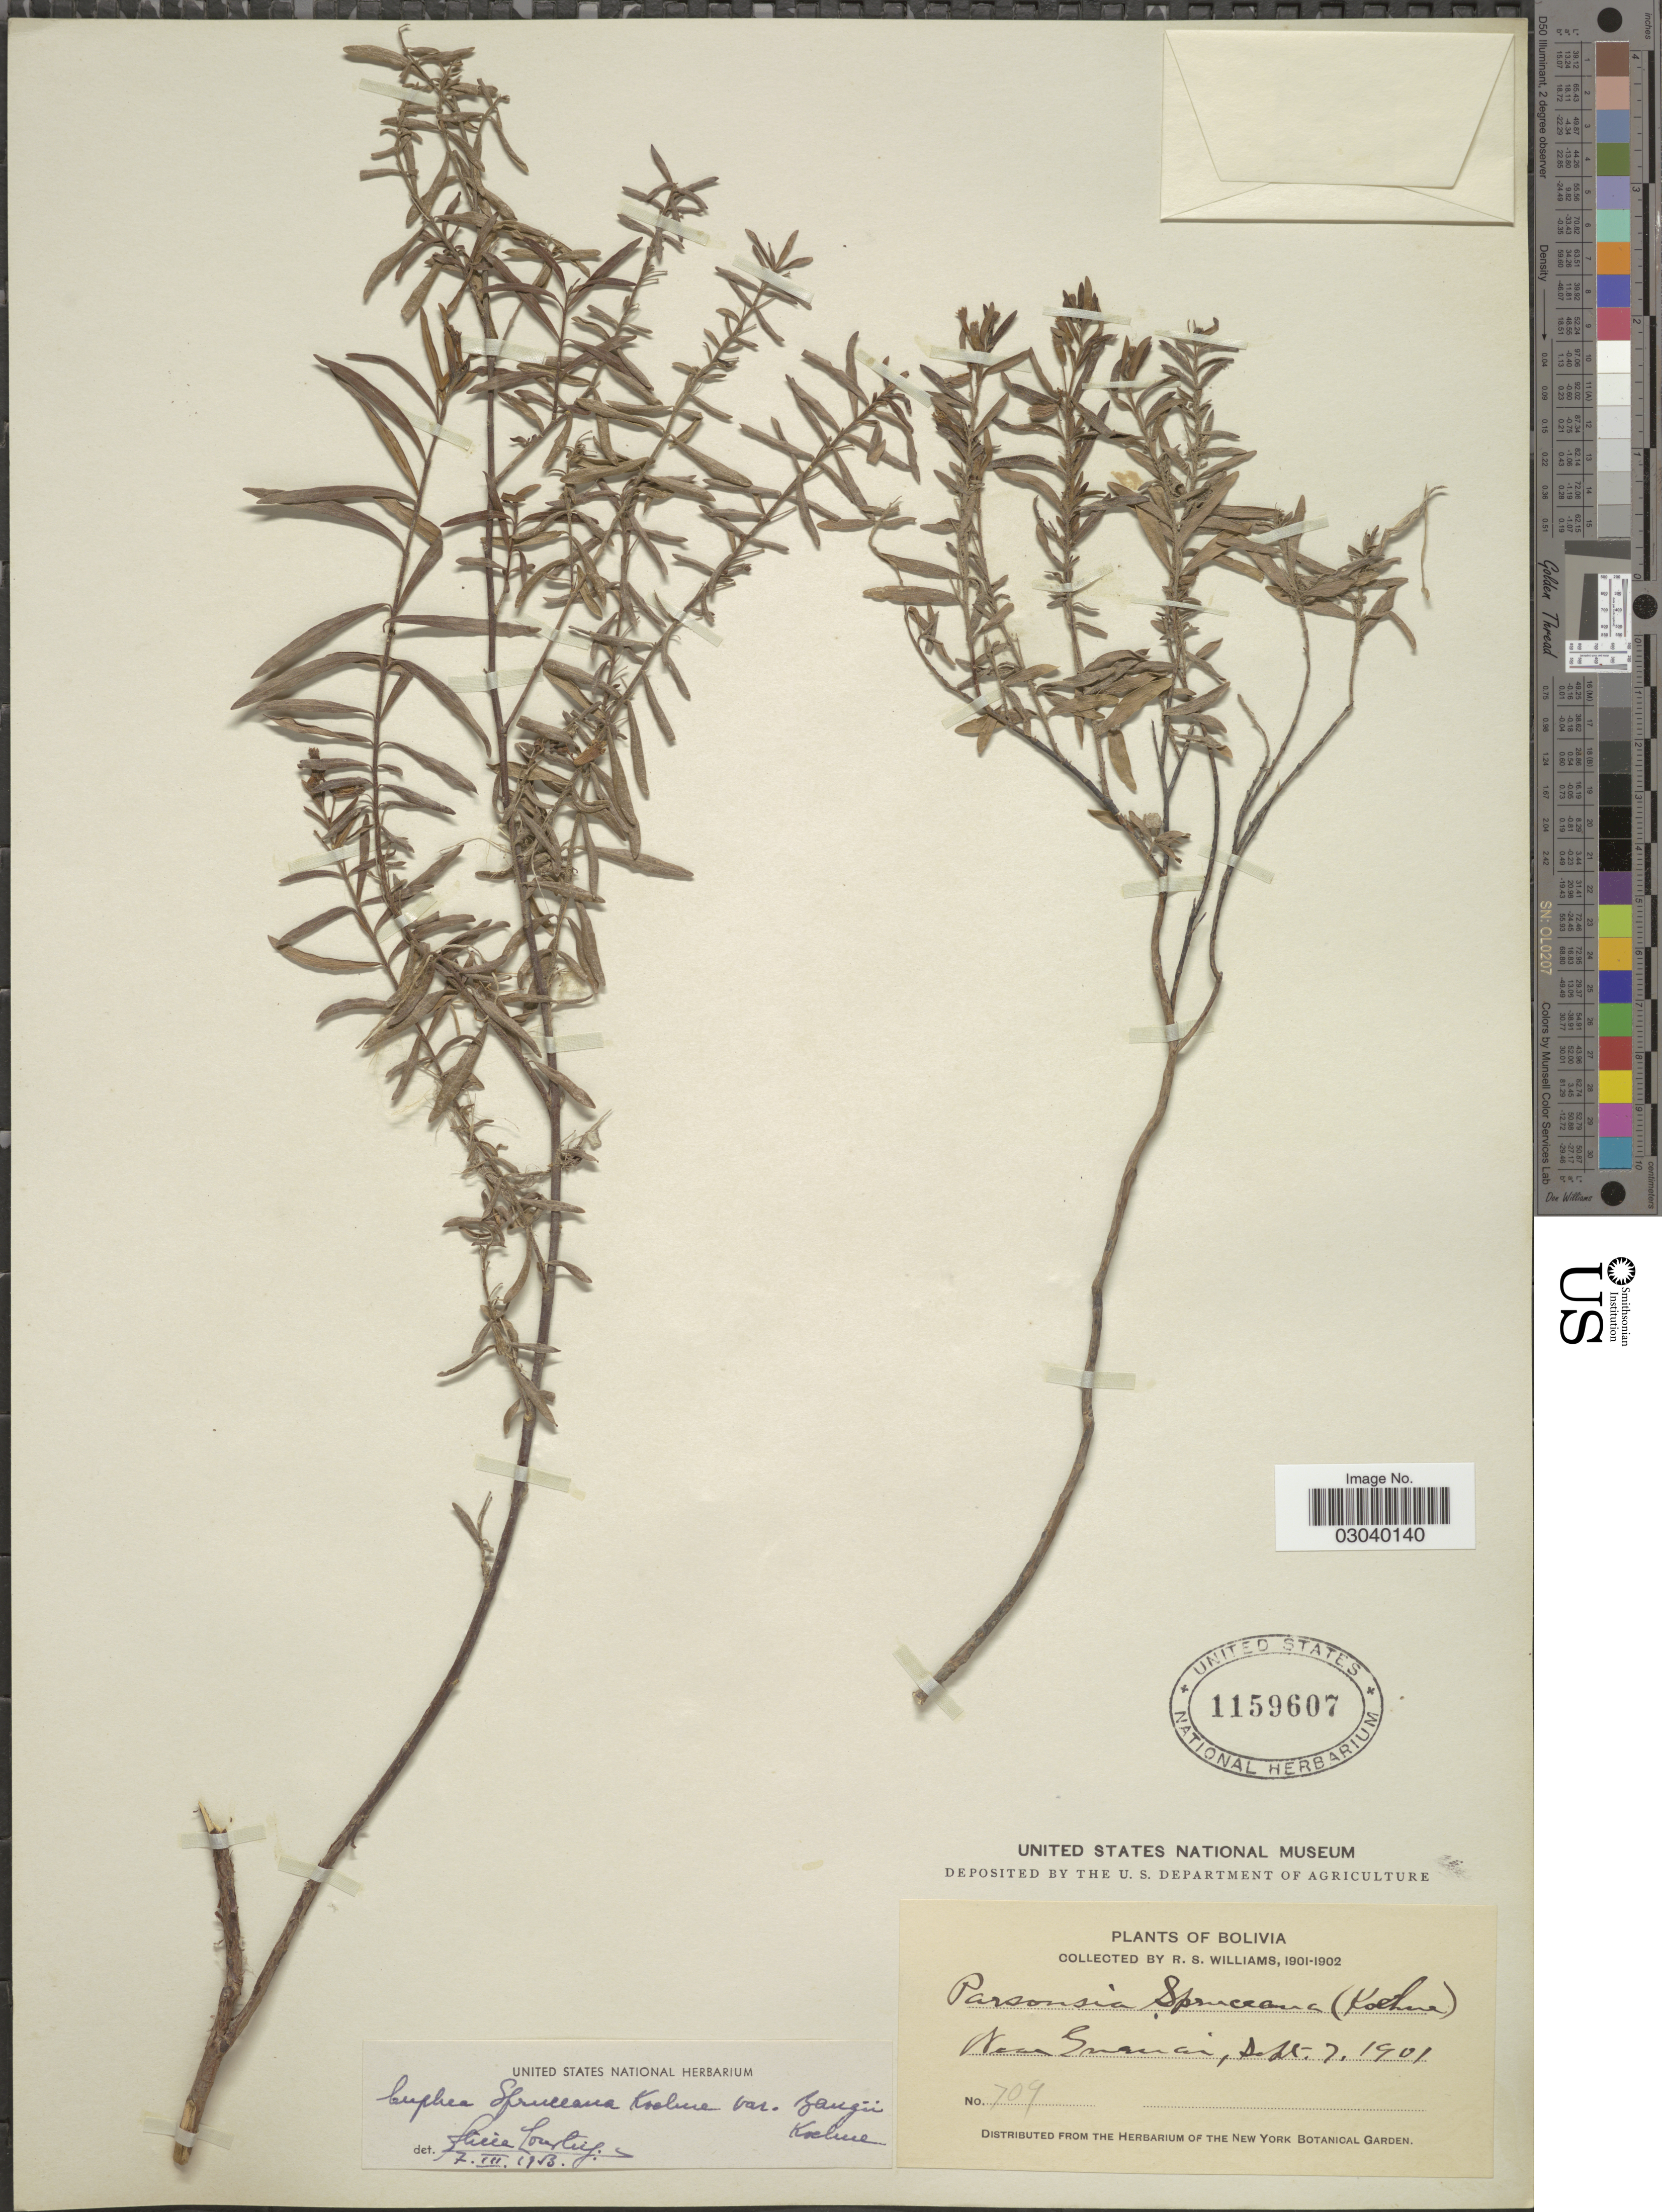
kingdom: Plantae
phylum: Tracheophyta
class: Magnoliopsida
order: Myrtales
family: Lythraceae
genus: Cuphea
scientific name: Cuphea spruceana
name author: Koehne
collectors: R. S. Williams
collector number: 709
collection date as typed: Sep. 7, 1901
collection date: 1901-09-07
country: Bolivia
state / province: La Páz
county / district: Larecaja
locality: Near Guanay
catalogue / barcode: US 1159607